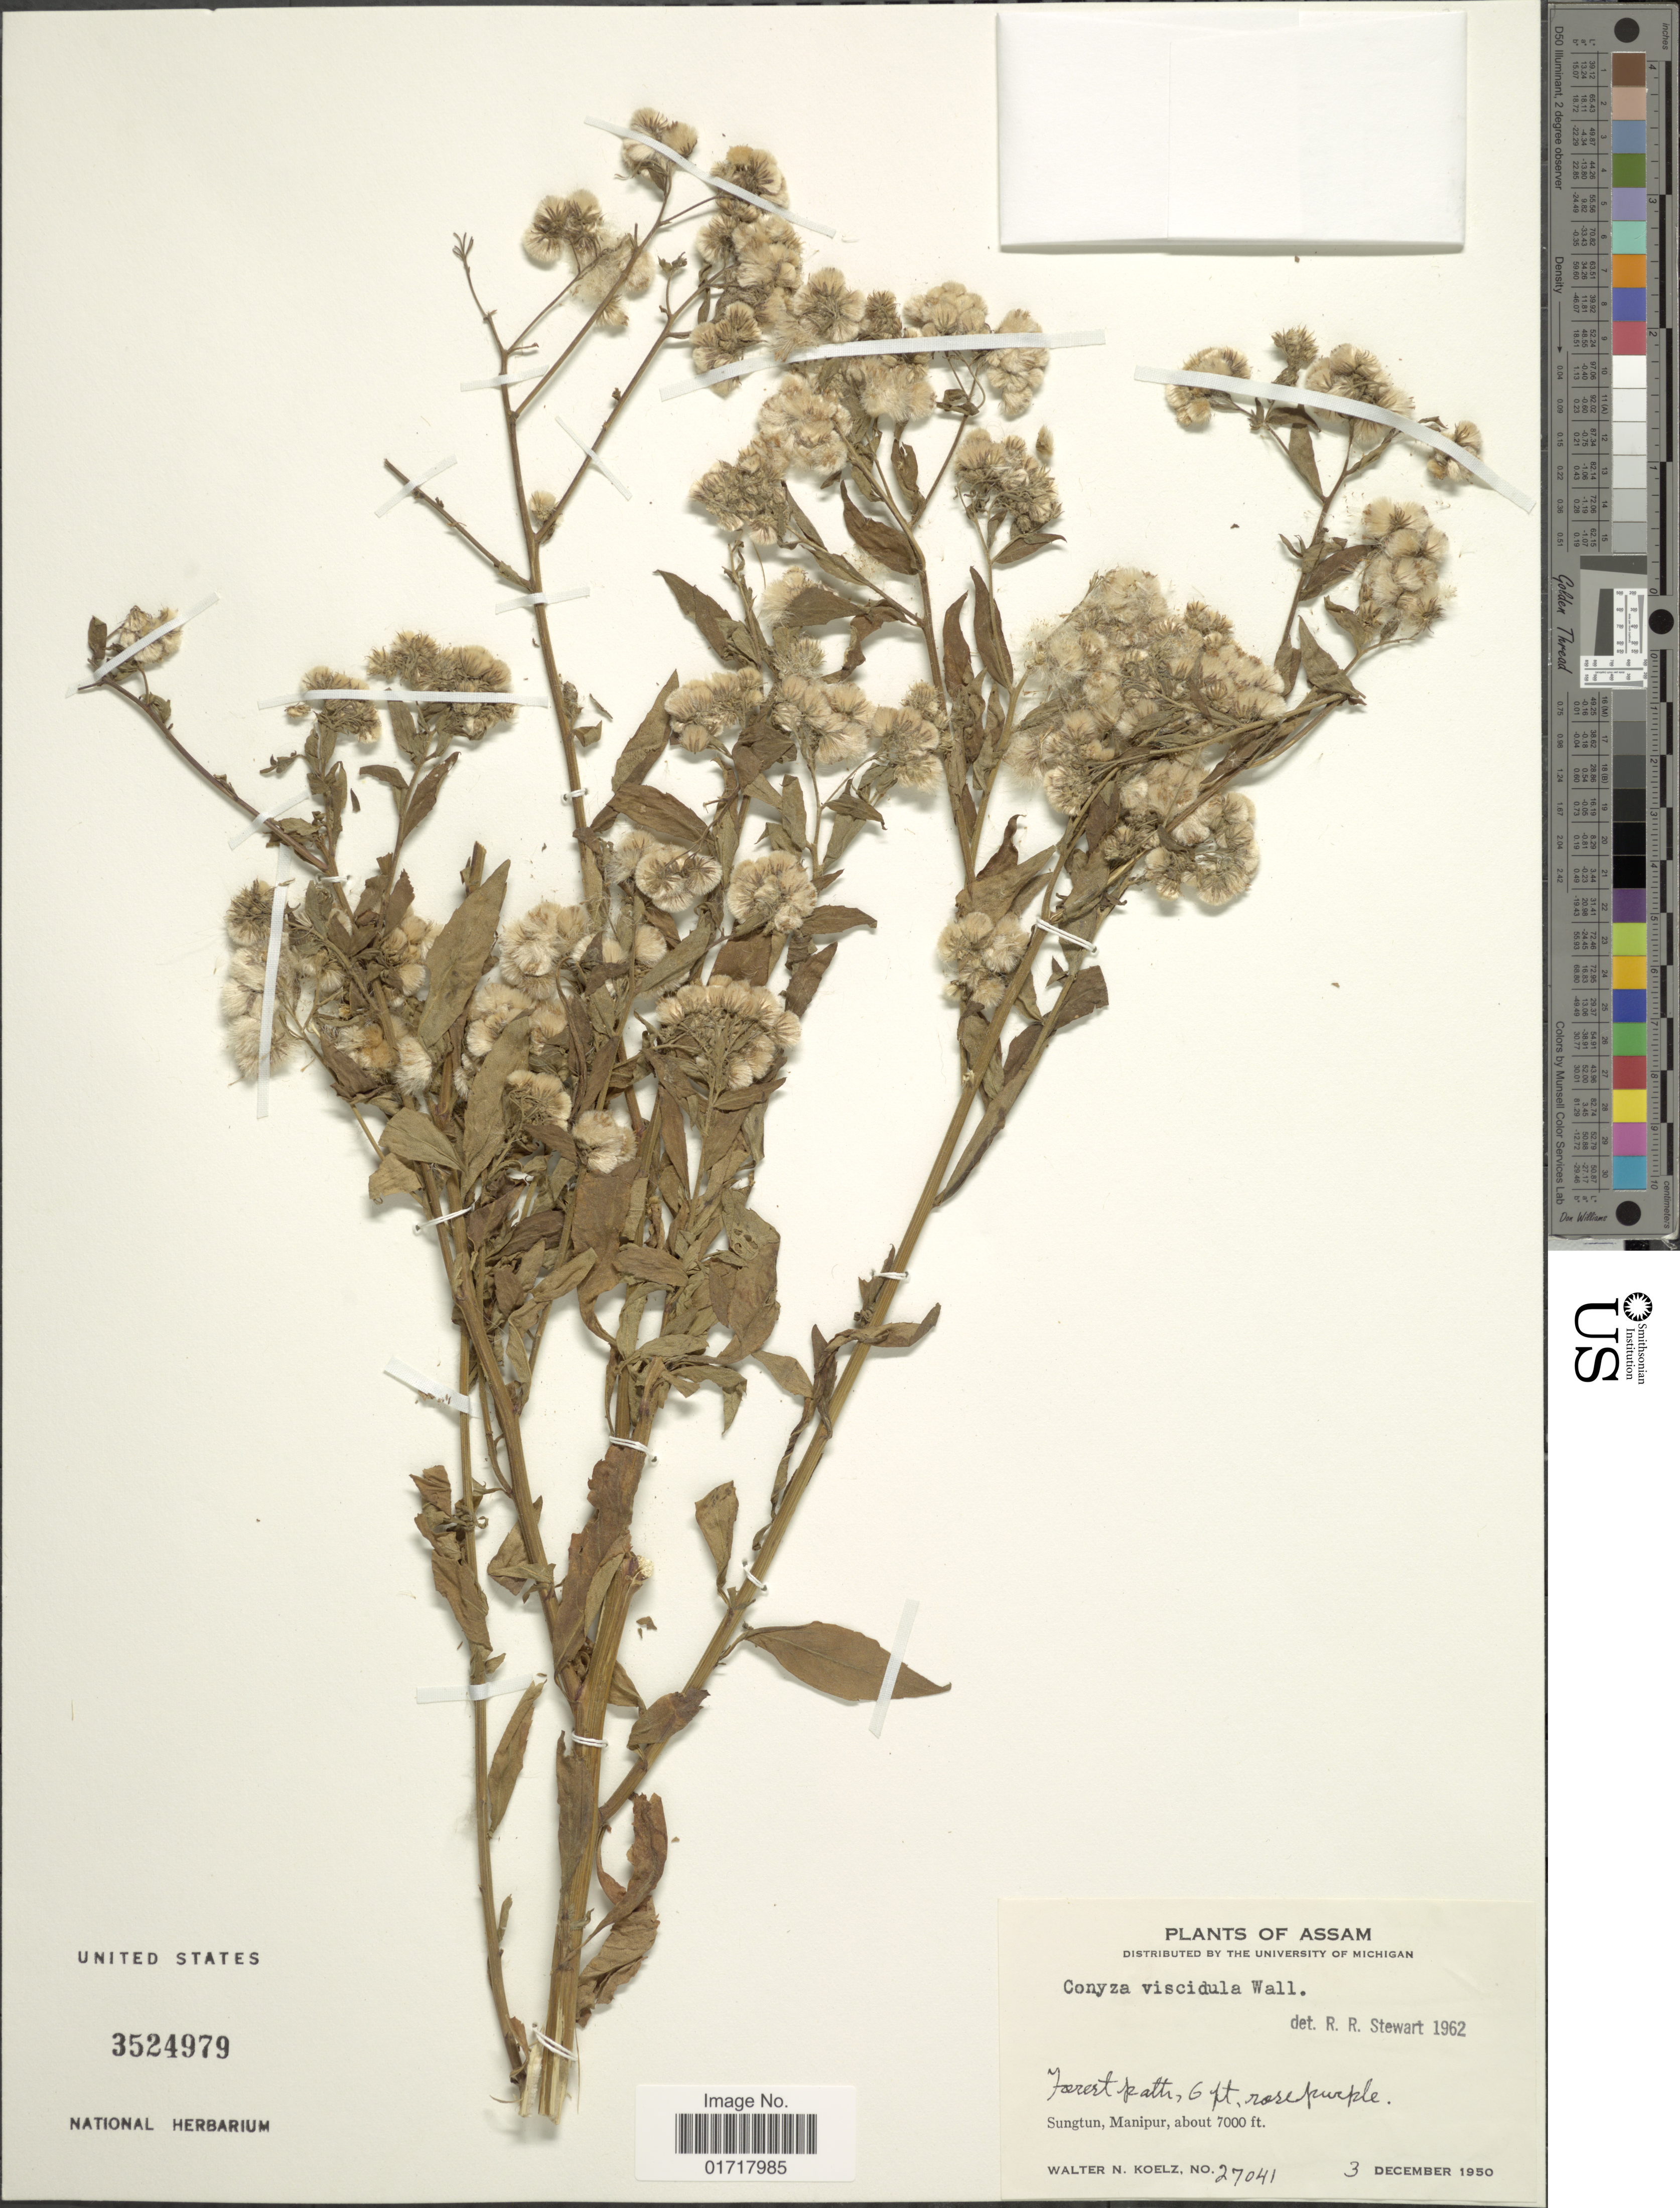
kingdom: Plantae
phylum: Tracheophyta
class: Magnoliopsida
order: Asterales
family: Asteraceae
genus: Conyza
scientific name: Conyza viscidula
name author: Wall.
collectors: W. N. Koelz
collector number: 27041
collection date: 1950-12-03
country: India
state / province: Manipur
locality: Assam Sungtun, Manipur.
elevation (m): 2134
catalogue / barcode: US 3524979